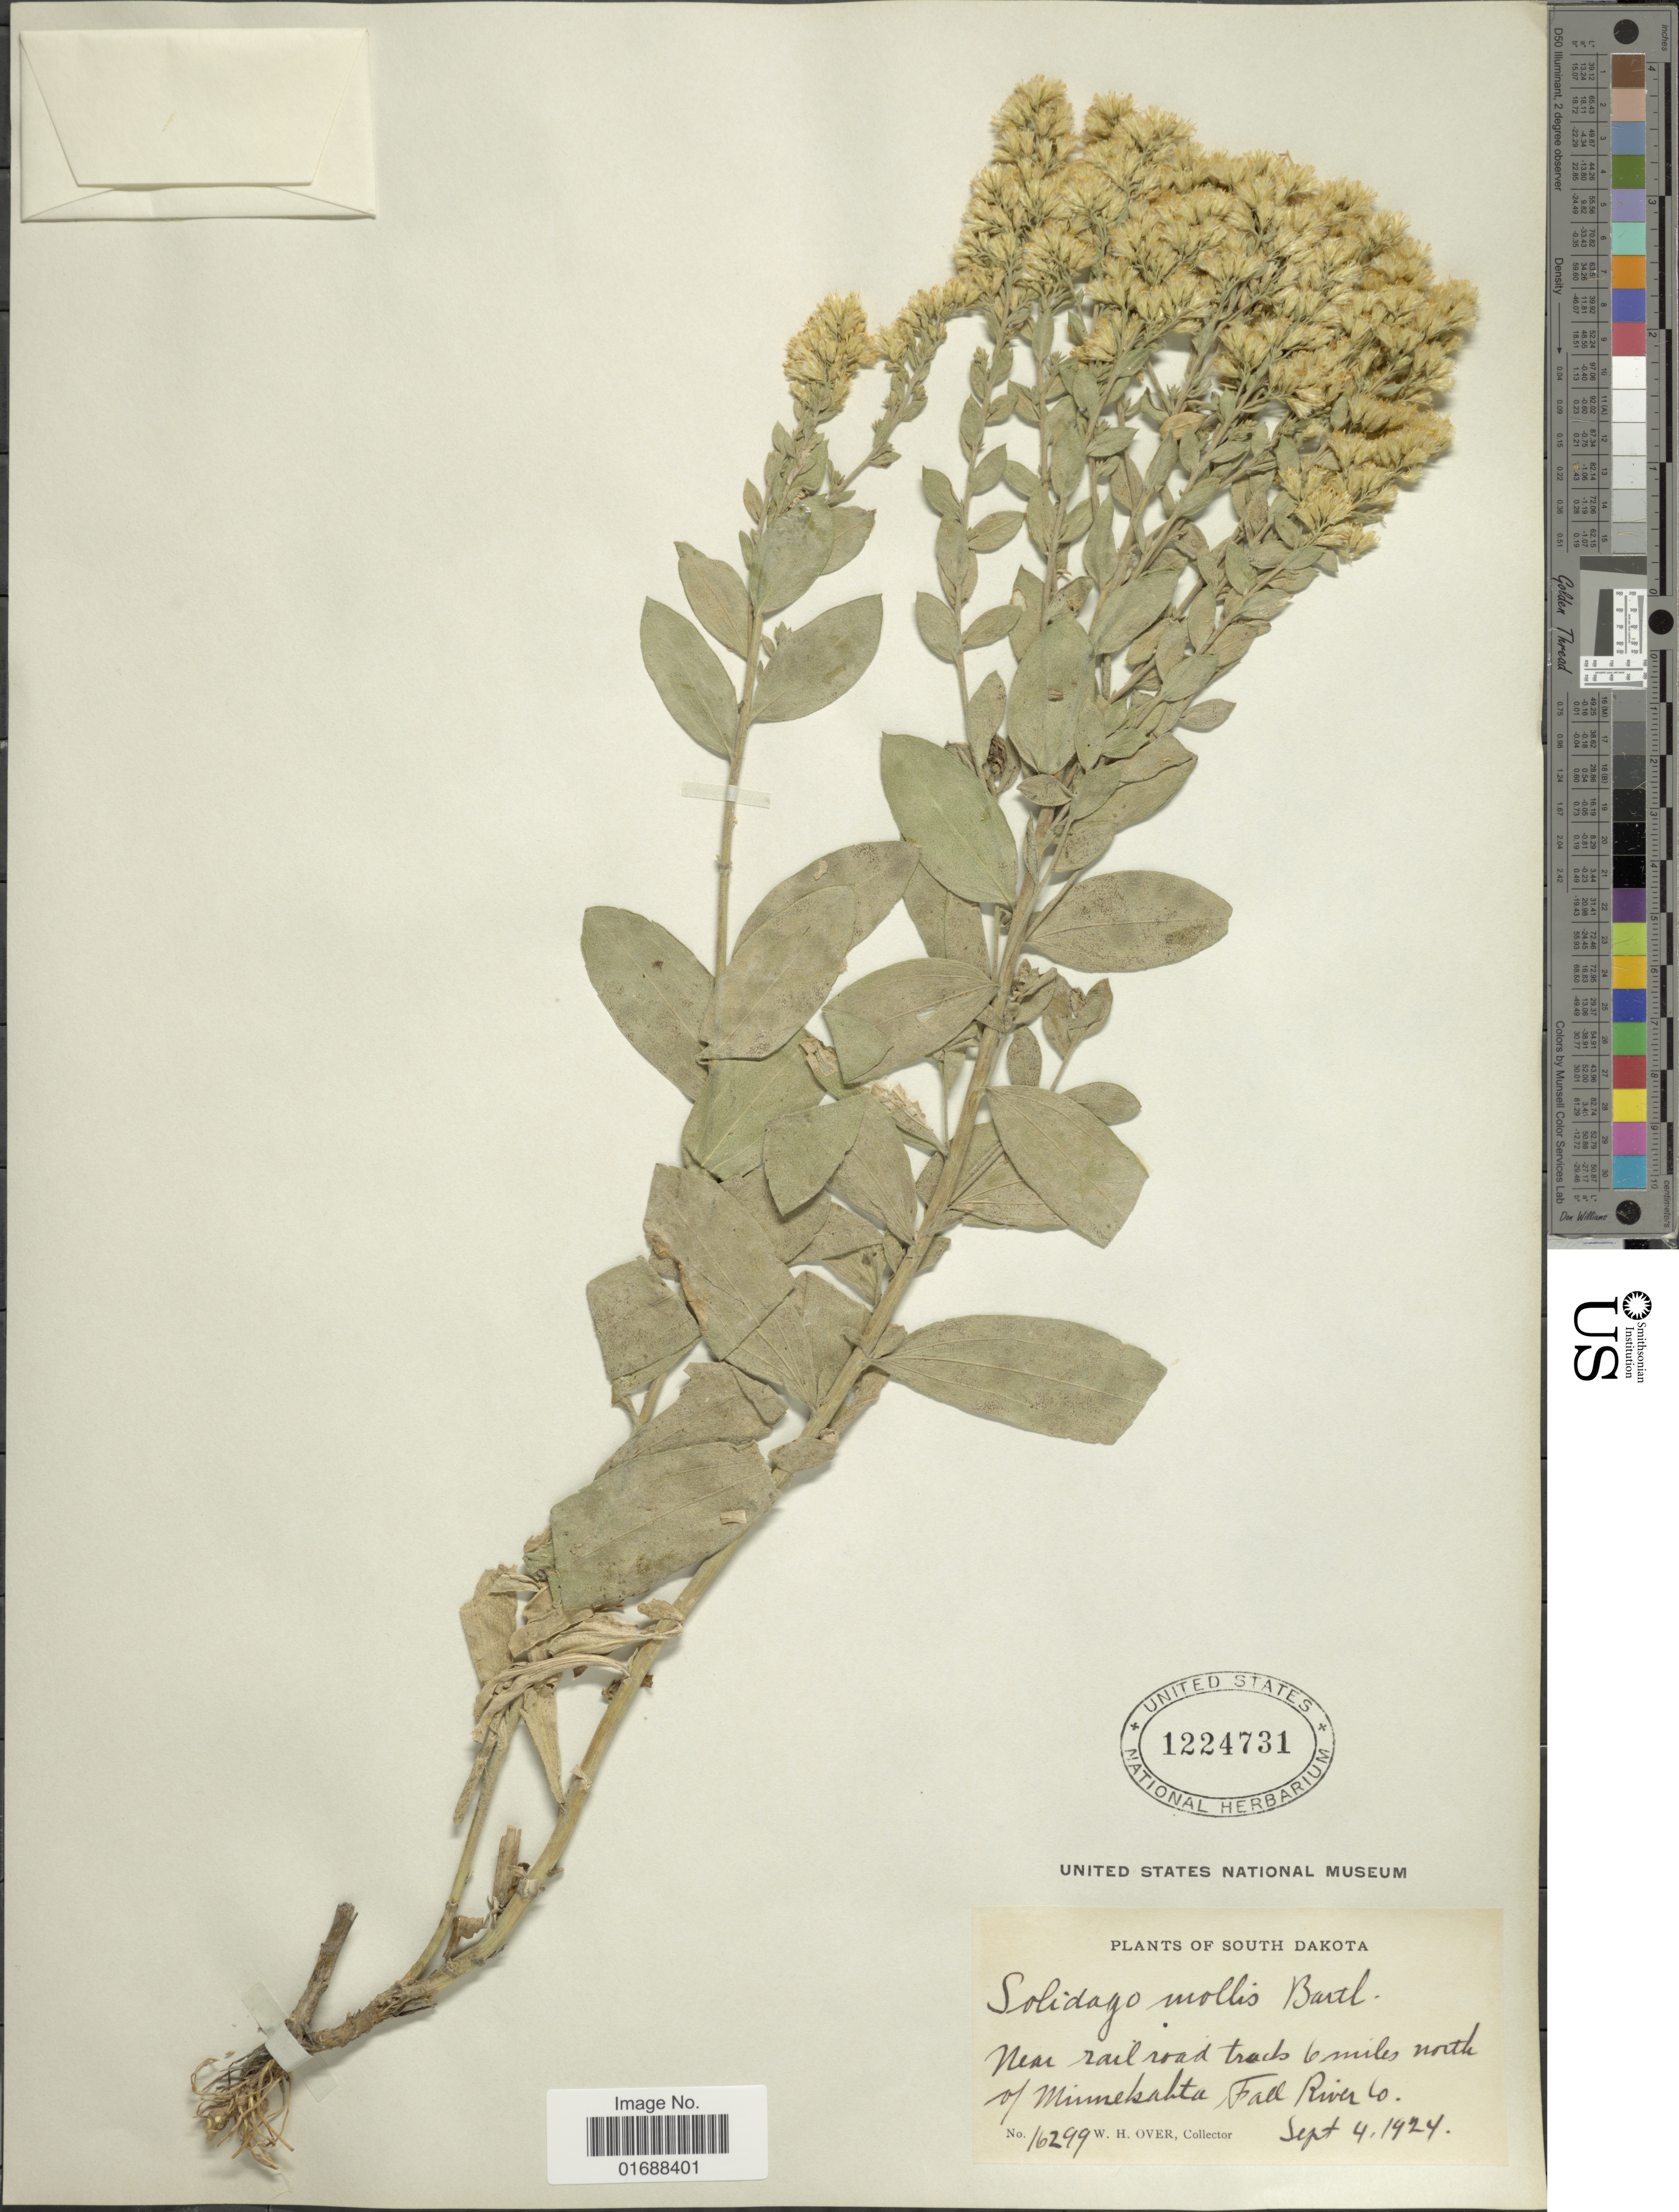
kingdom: Plantae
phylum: Tracheophyta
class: Magnoliopsida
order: Asterales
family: Asteraceae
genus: Solidago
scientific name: Solidago mollis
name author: Bartl.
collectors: W. Over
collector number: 16299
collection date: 1924-09-04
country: United States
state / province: South Dakota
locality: Near rail road tarcks 6 miles north of Minnehahta, Fall River Co.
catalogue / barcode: US 1224731